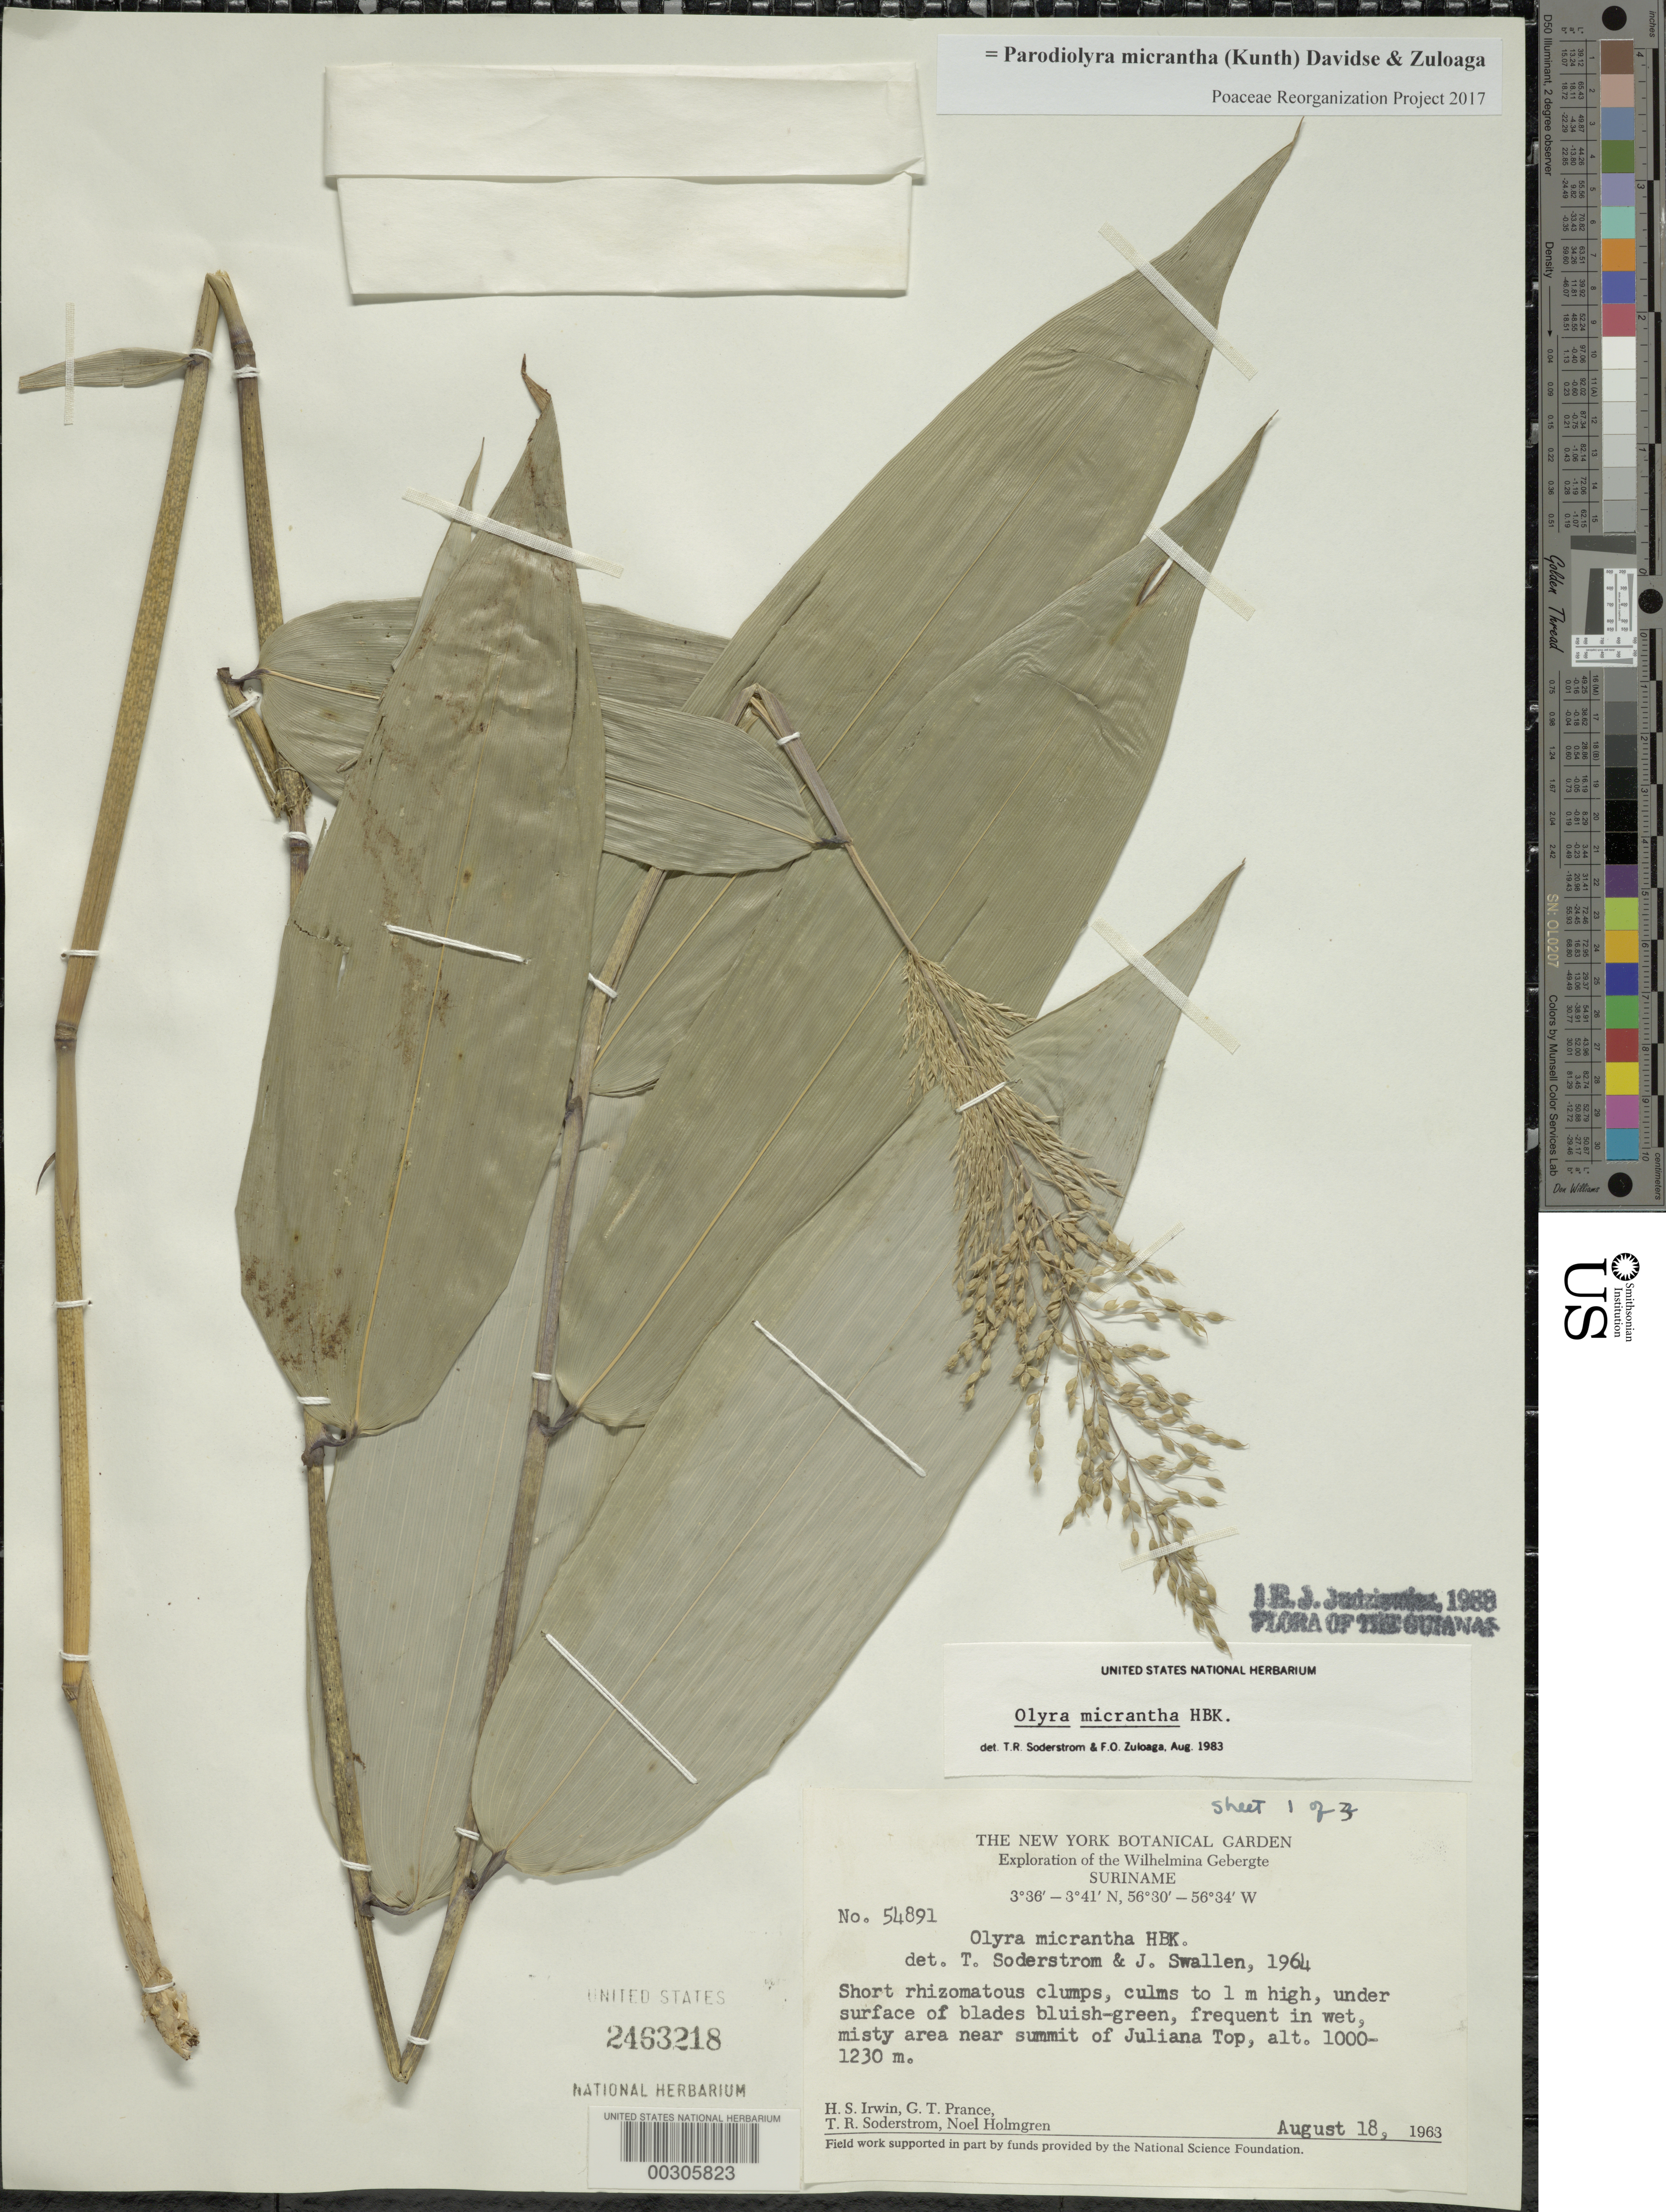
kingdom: Plantae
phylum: Tracheophyta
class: Liliopsida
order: Poales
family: Poaceae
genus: Parodiolyra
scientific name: Parodiolyra micrantha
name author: (Kunth) Davidse & Zuloaga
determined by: Poaceae Reorganization Project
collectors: H. Irwin, G. T. Prance, T. R. Soderstrom & N. H. Holmgren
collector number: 54891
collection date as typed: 18 Aug 1963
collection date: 1963-08-18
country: Suriname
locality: Lat. 3 36'n: long. 56 30'w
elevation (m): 1000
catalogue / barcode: US 2463218